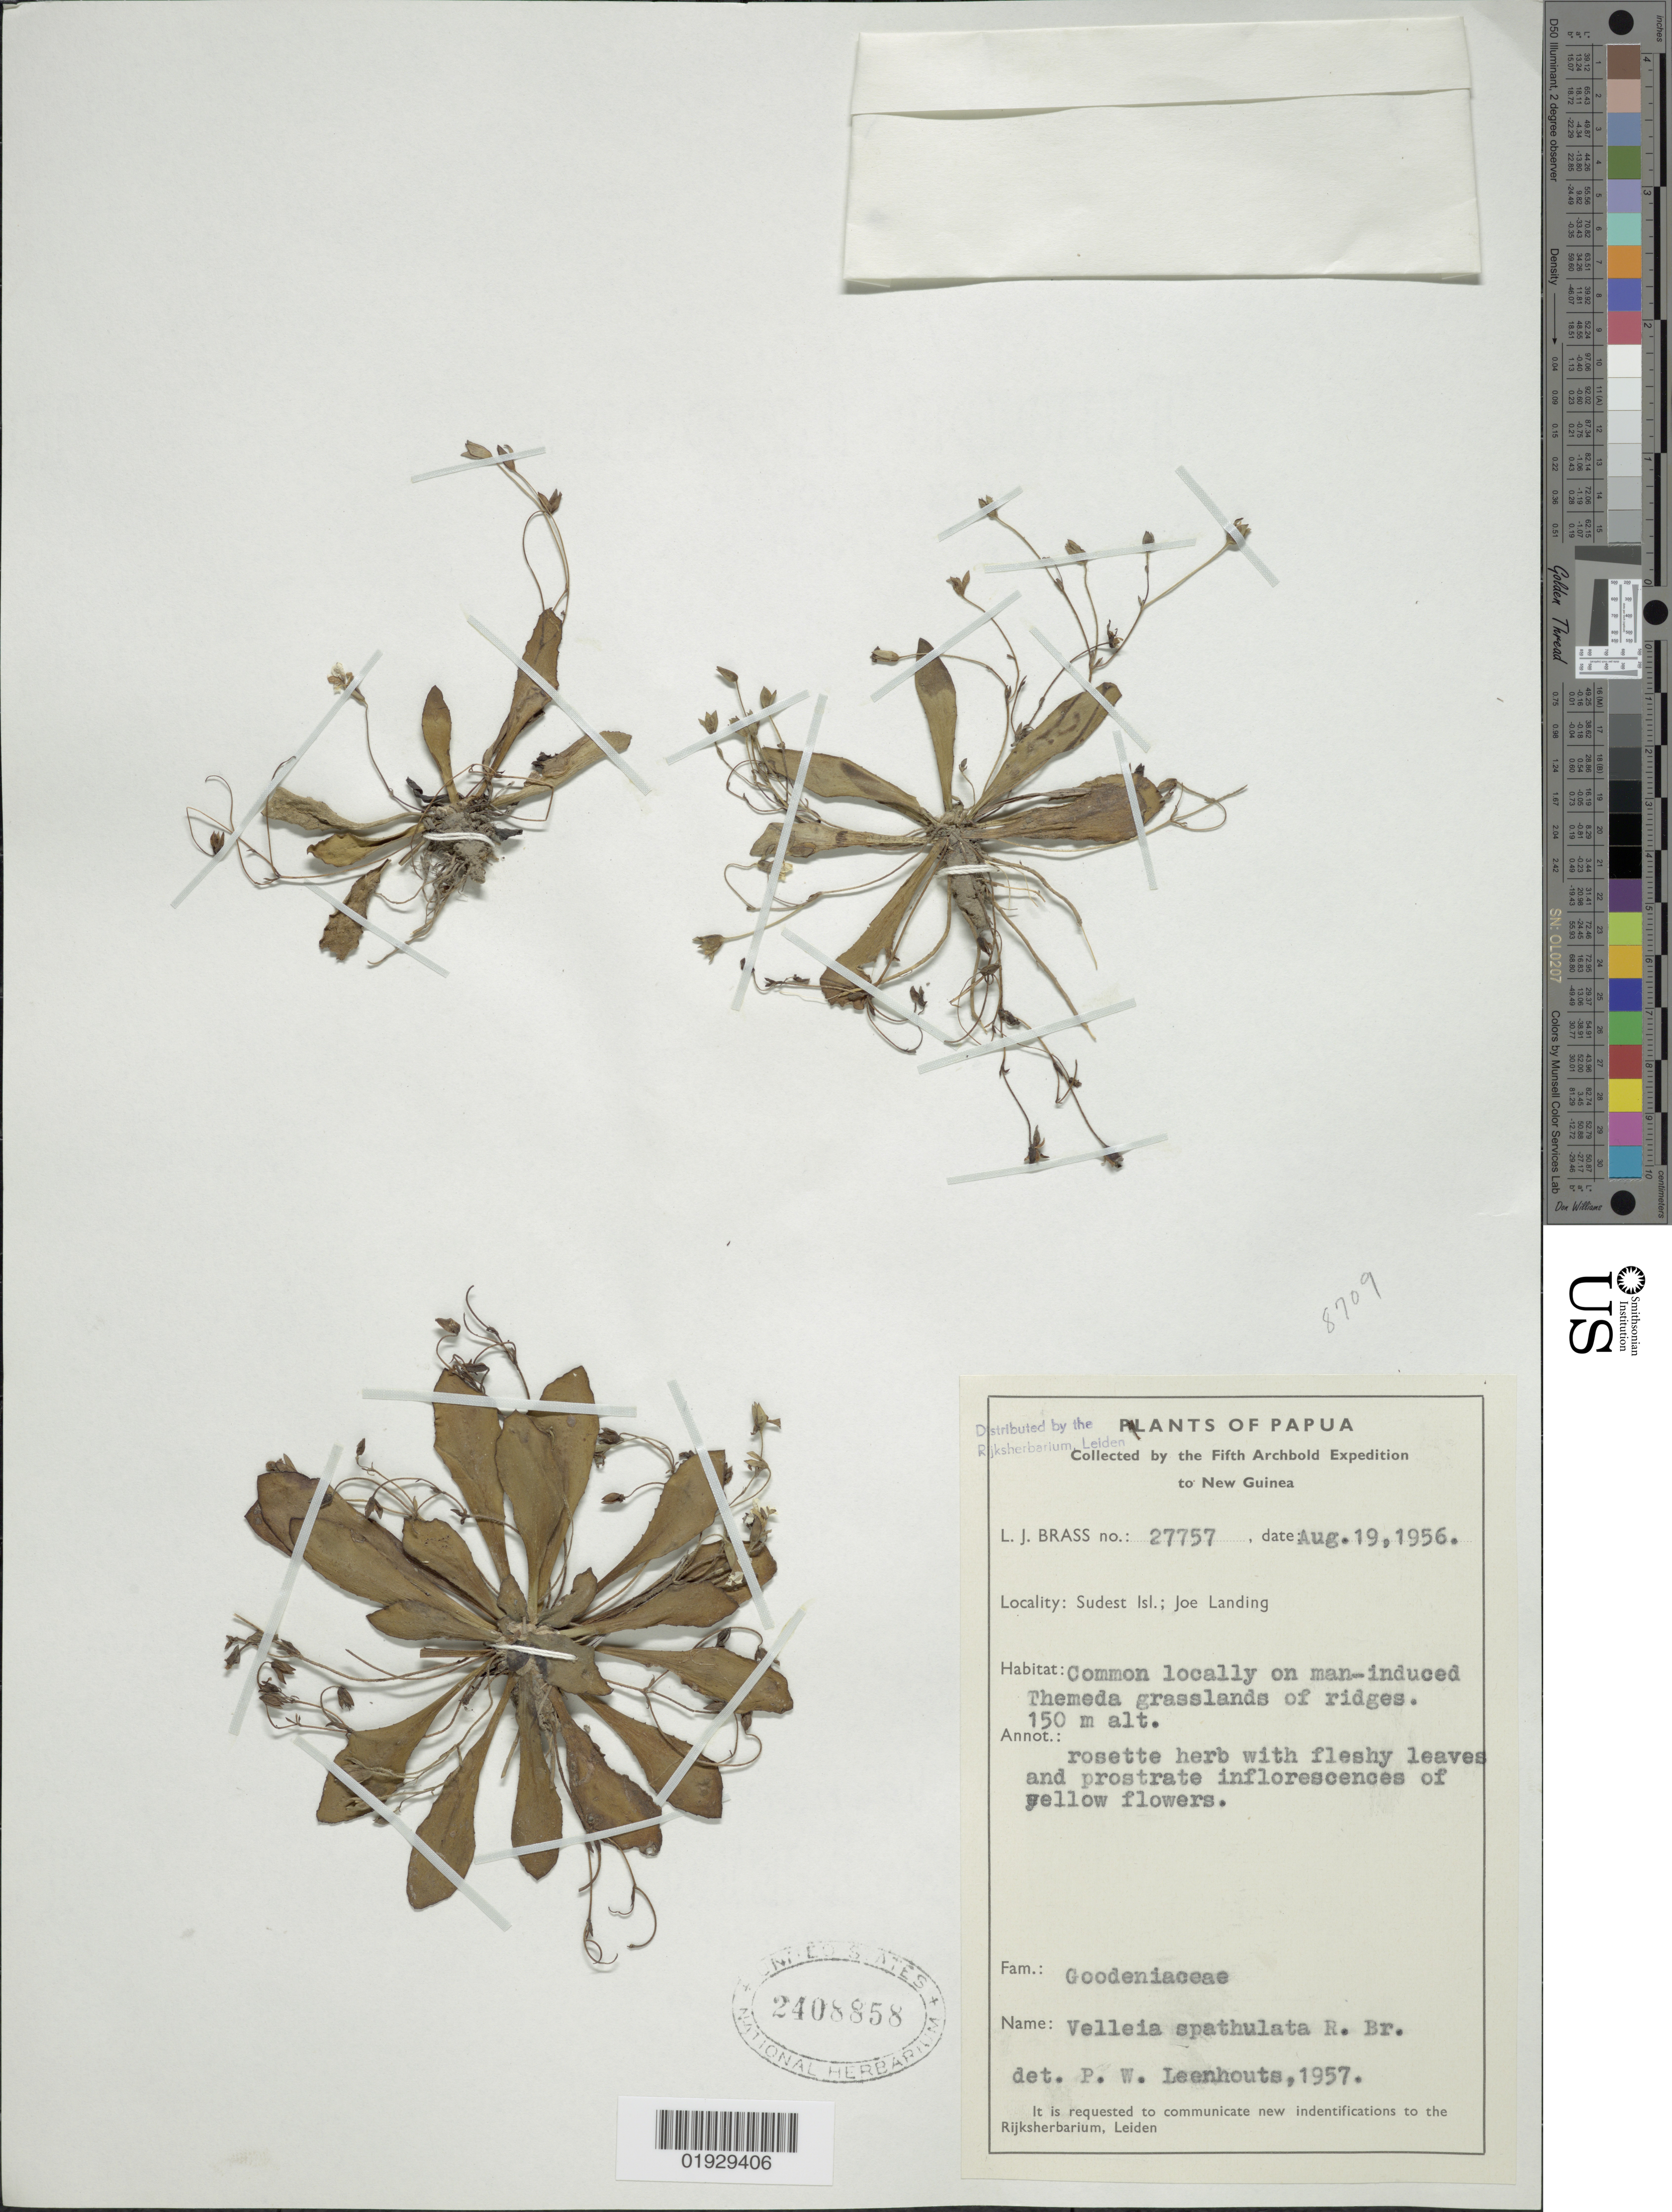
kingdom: Plantae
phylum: Tracheophyta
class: Magnoliopsida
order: Asterales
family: Goodeniaceae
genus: Velleia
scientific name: Velleia spathulata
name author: Juss.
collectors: L. J. Brass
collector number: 27757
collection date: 1956-08-19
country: Papua New Guinea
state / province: Milne Bay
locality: Sudest Isl.; Joe Landing.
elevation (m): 150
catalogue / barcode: US 2408858